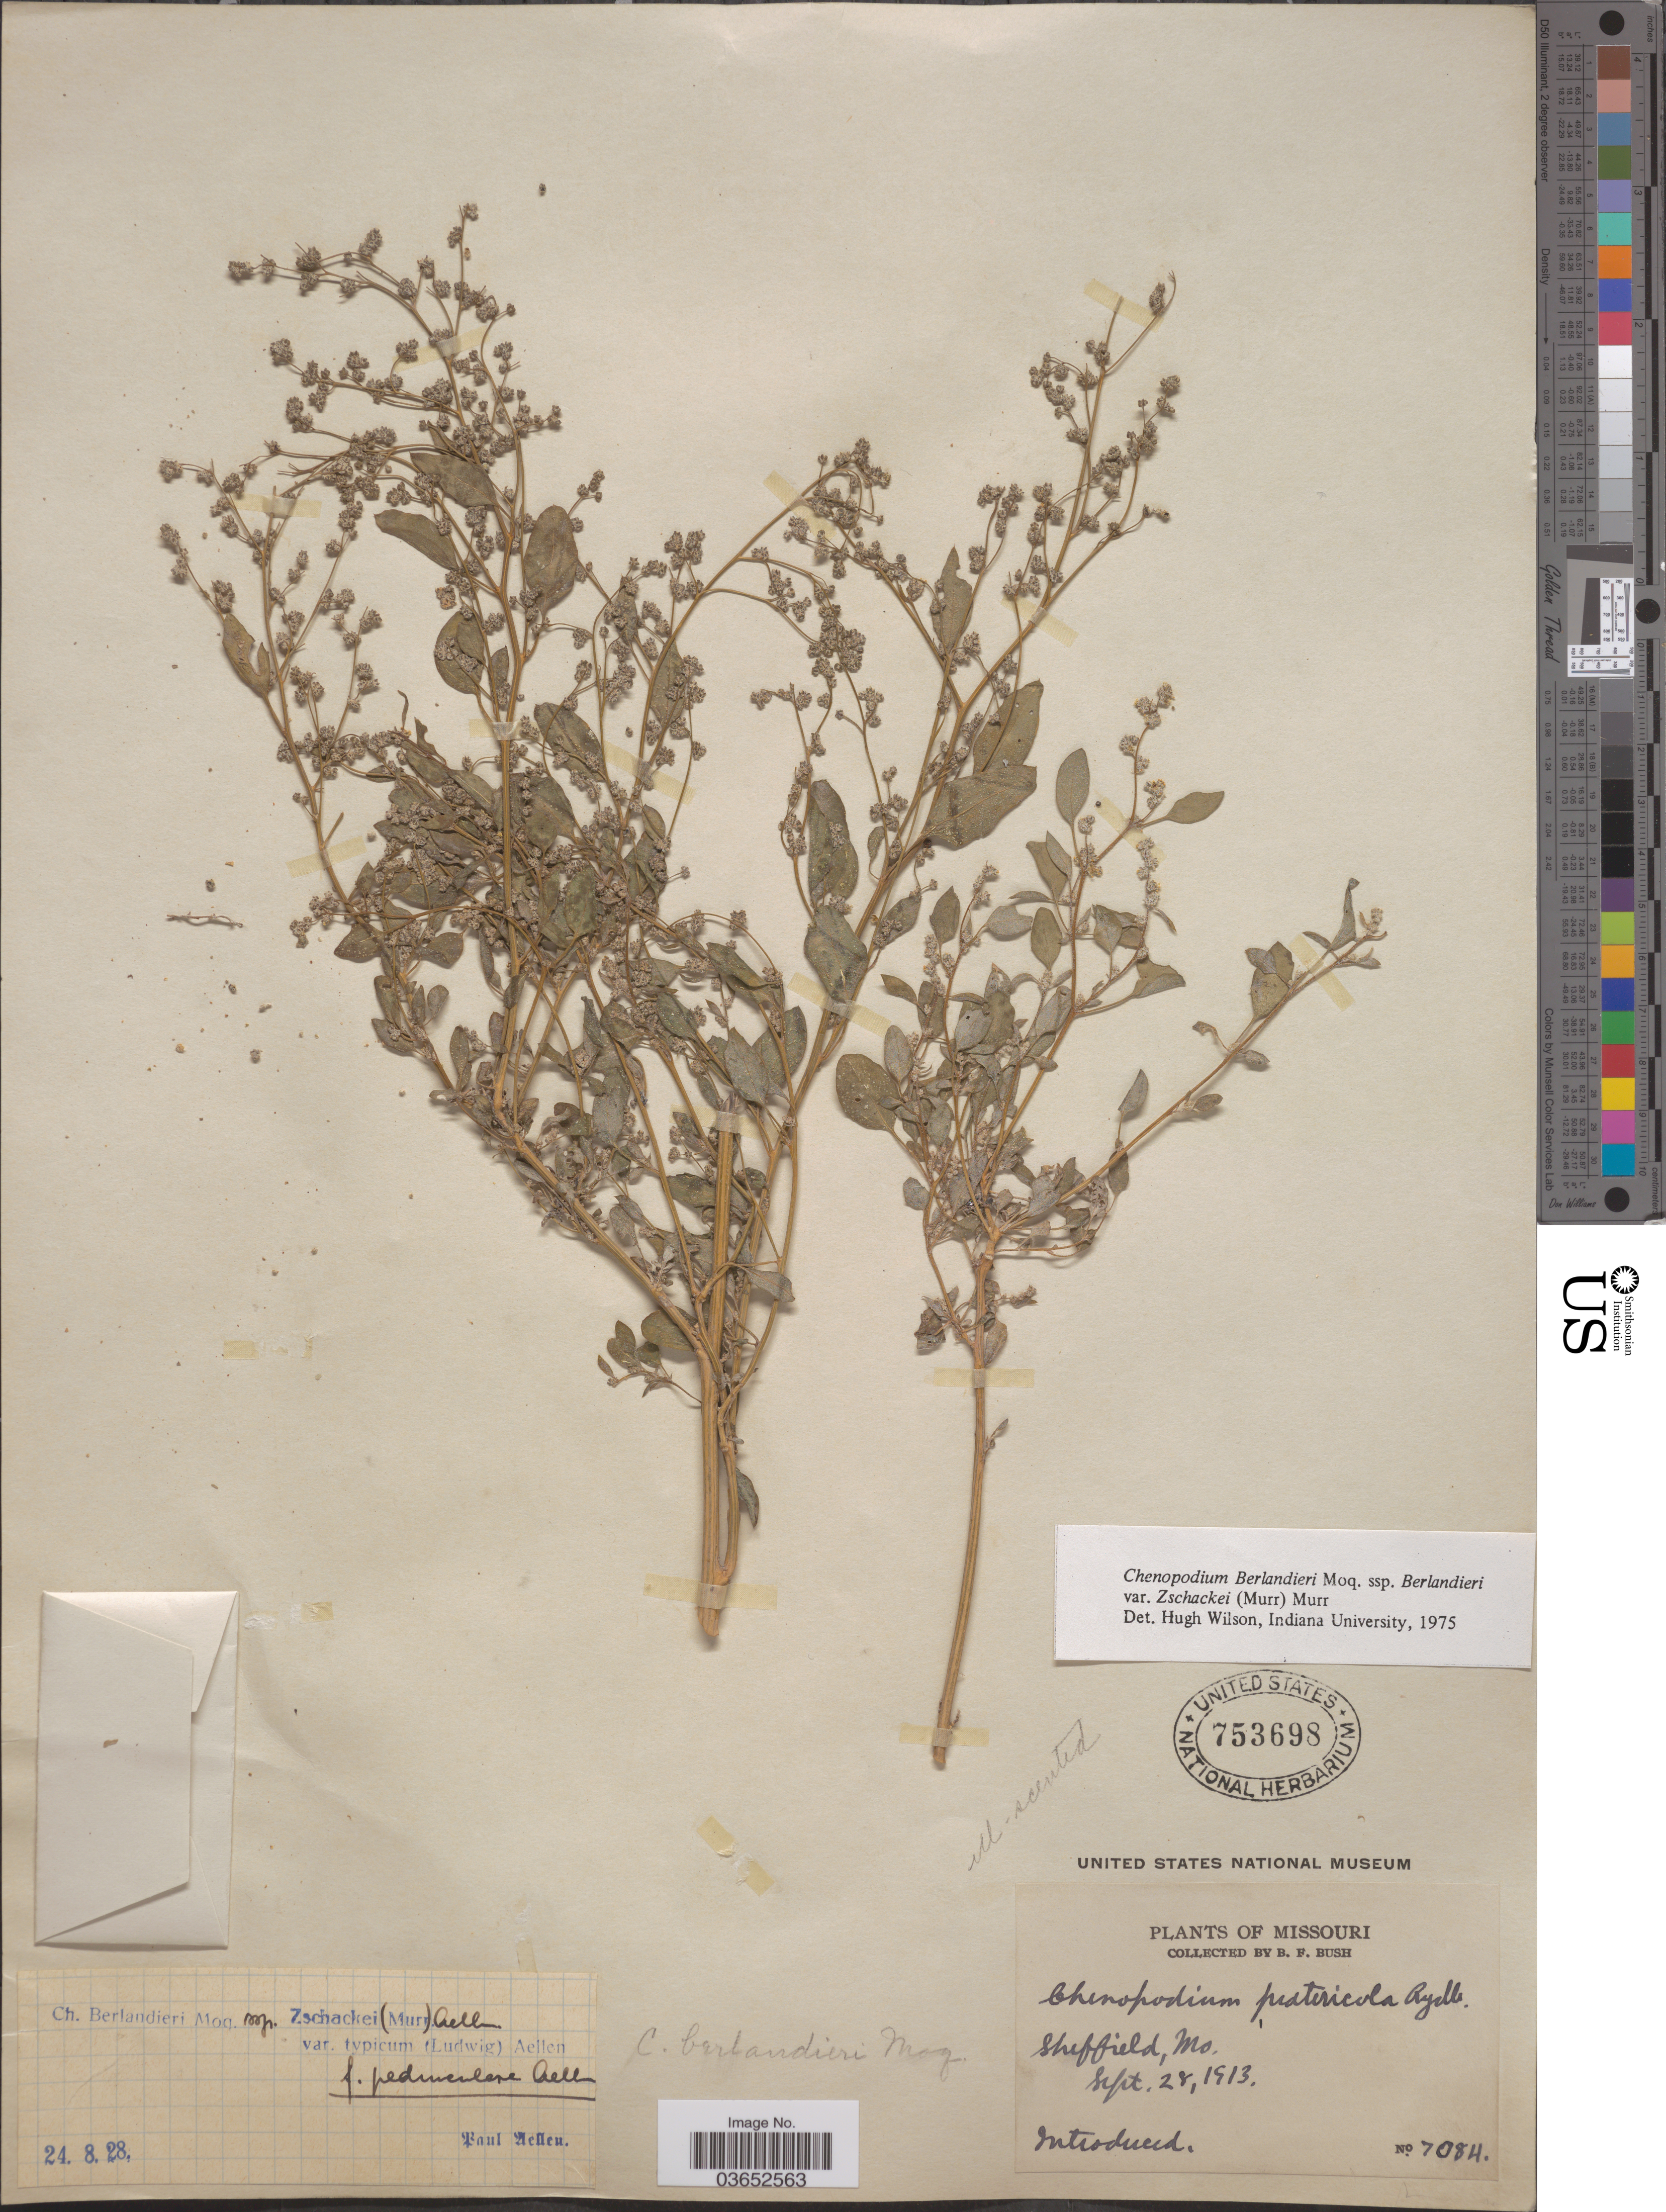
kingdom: Plantae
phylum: Tracheophyta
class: Magnoliopsida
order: Caryophyllales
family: Amaranthaceae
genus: Chenopodium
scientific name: Chenopodium berlandieri var. typicum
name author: A. Ludw. ex Graebn.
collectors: B. F. Bush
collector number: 7084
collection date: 1913-09-28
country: United States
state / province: Missouri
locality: Sheffield.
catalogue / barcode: US 753698